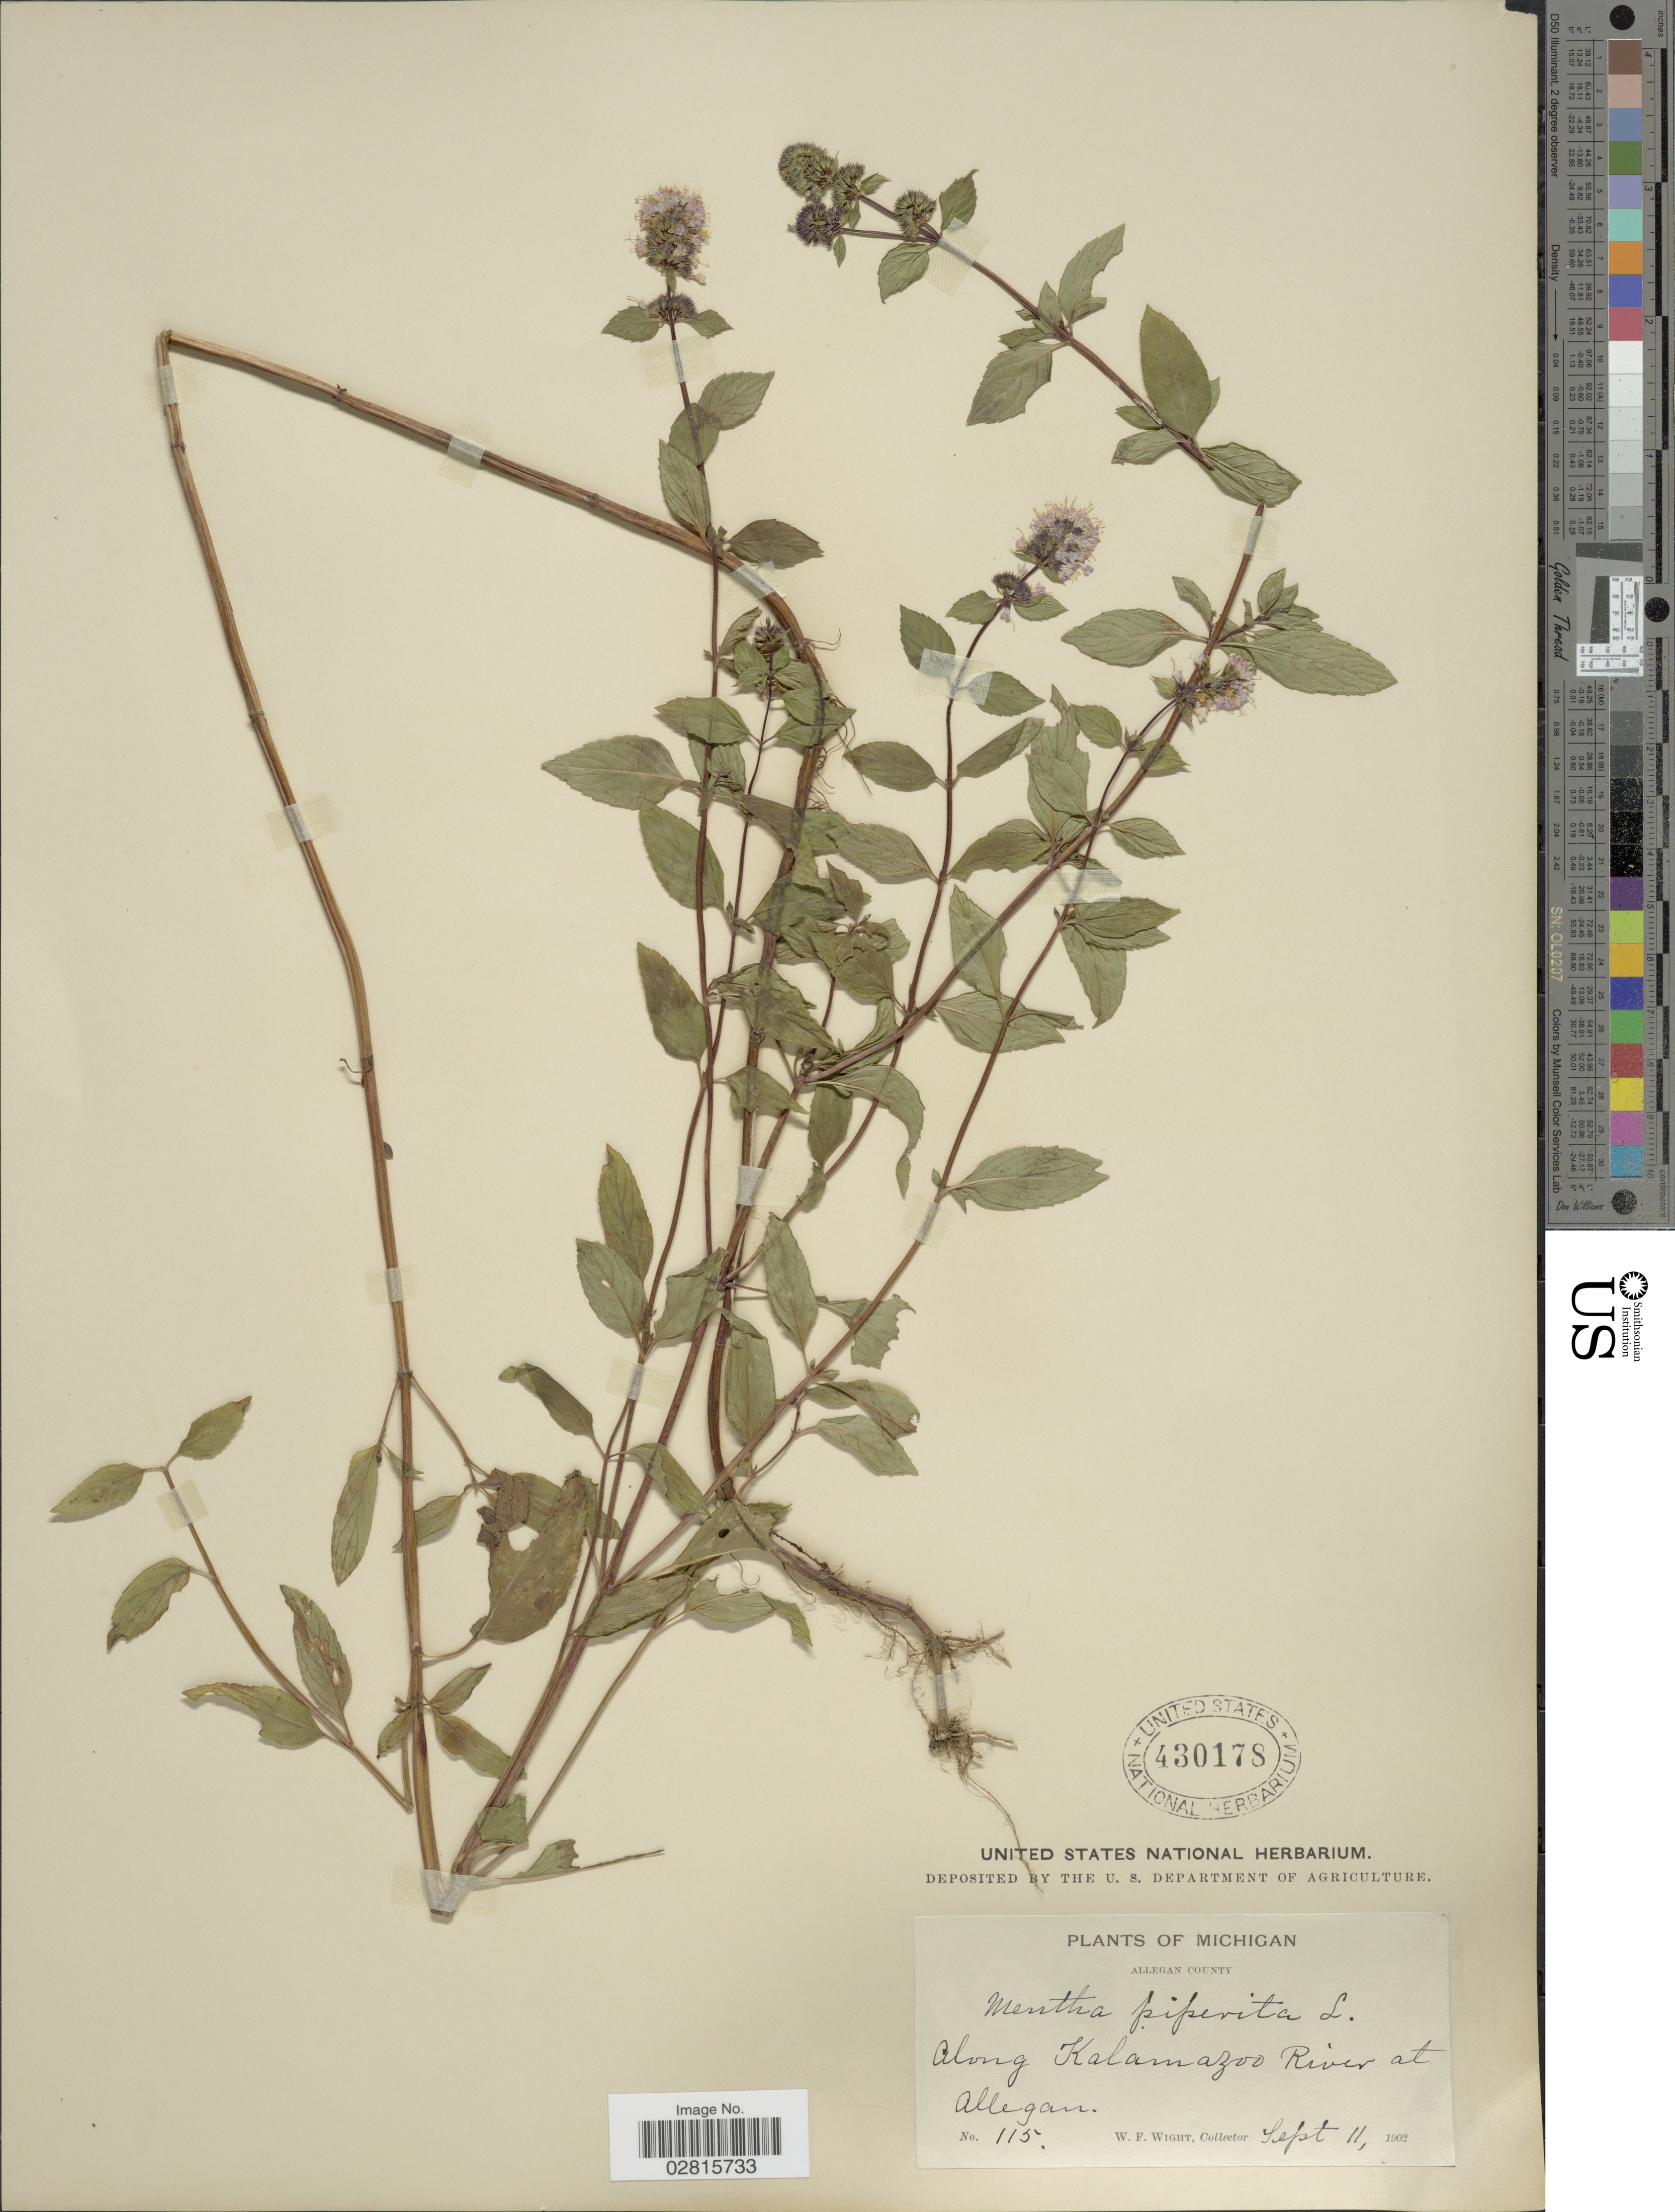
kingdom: Plantae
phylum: Tracheophyta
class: Magnoliopsida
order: Lamiales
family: Lamiaceae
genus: Mentha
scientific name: Mentha x piperita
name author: L.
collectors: W. Wight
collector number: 115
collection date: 1902-09-11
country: United States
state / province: Michigan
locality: Allegan County, along Kalamazoo River at Allegan.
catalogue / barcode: US 430178